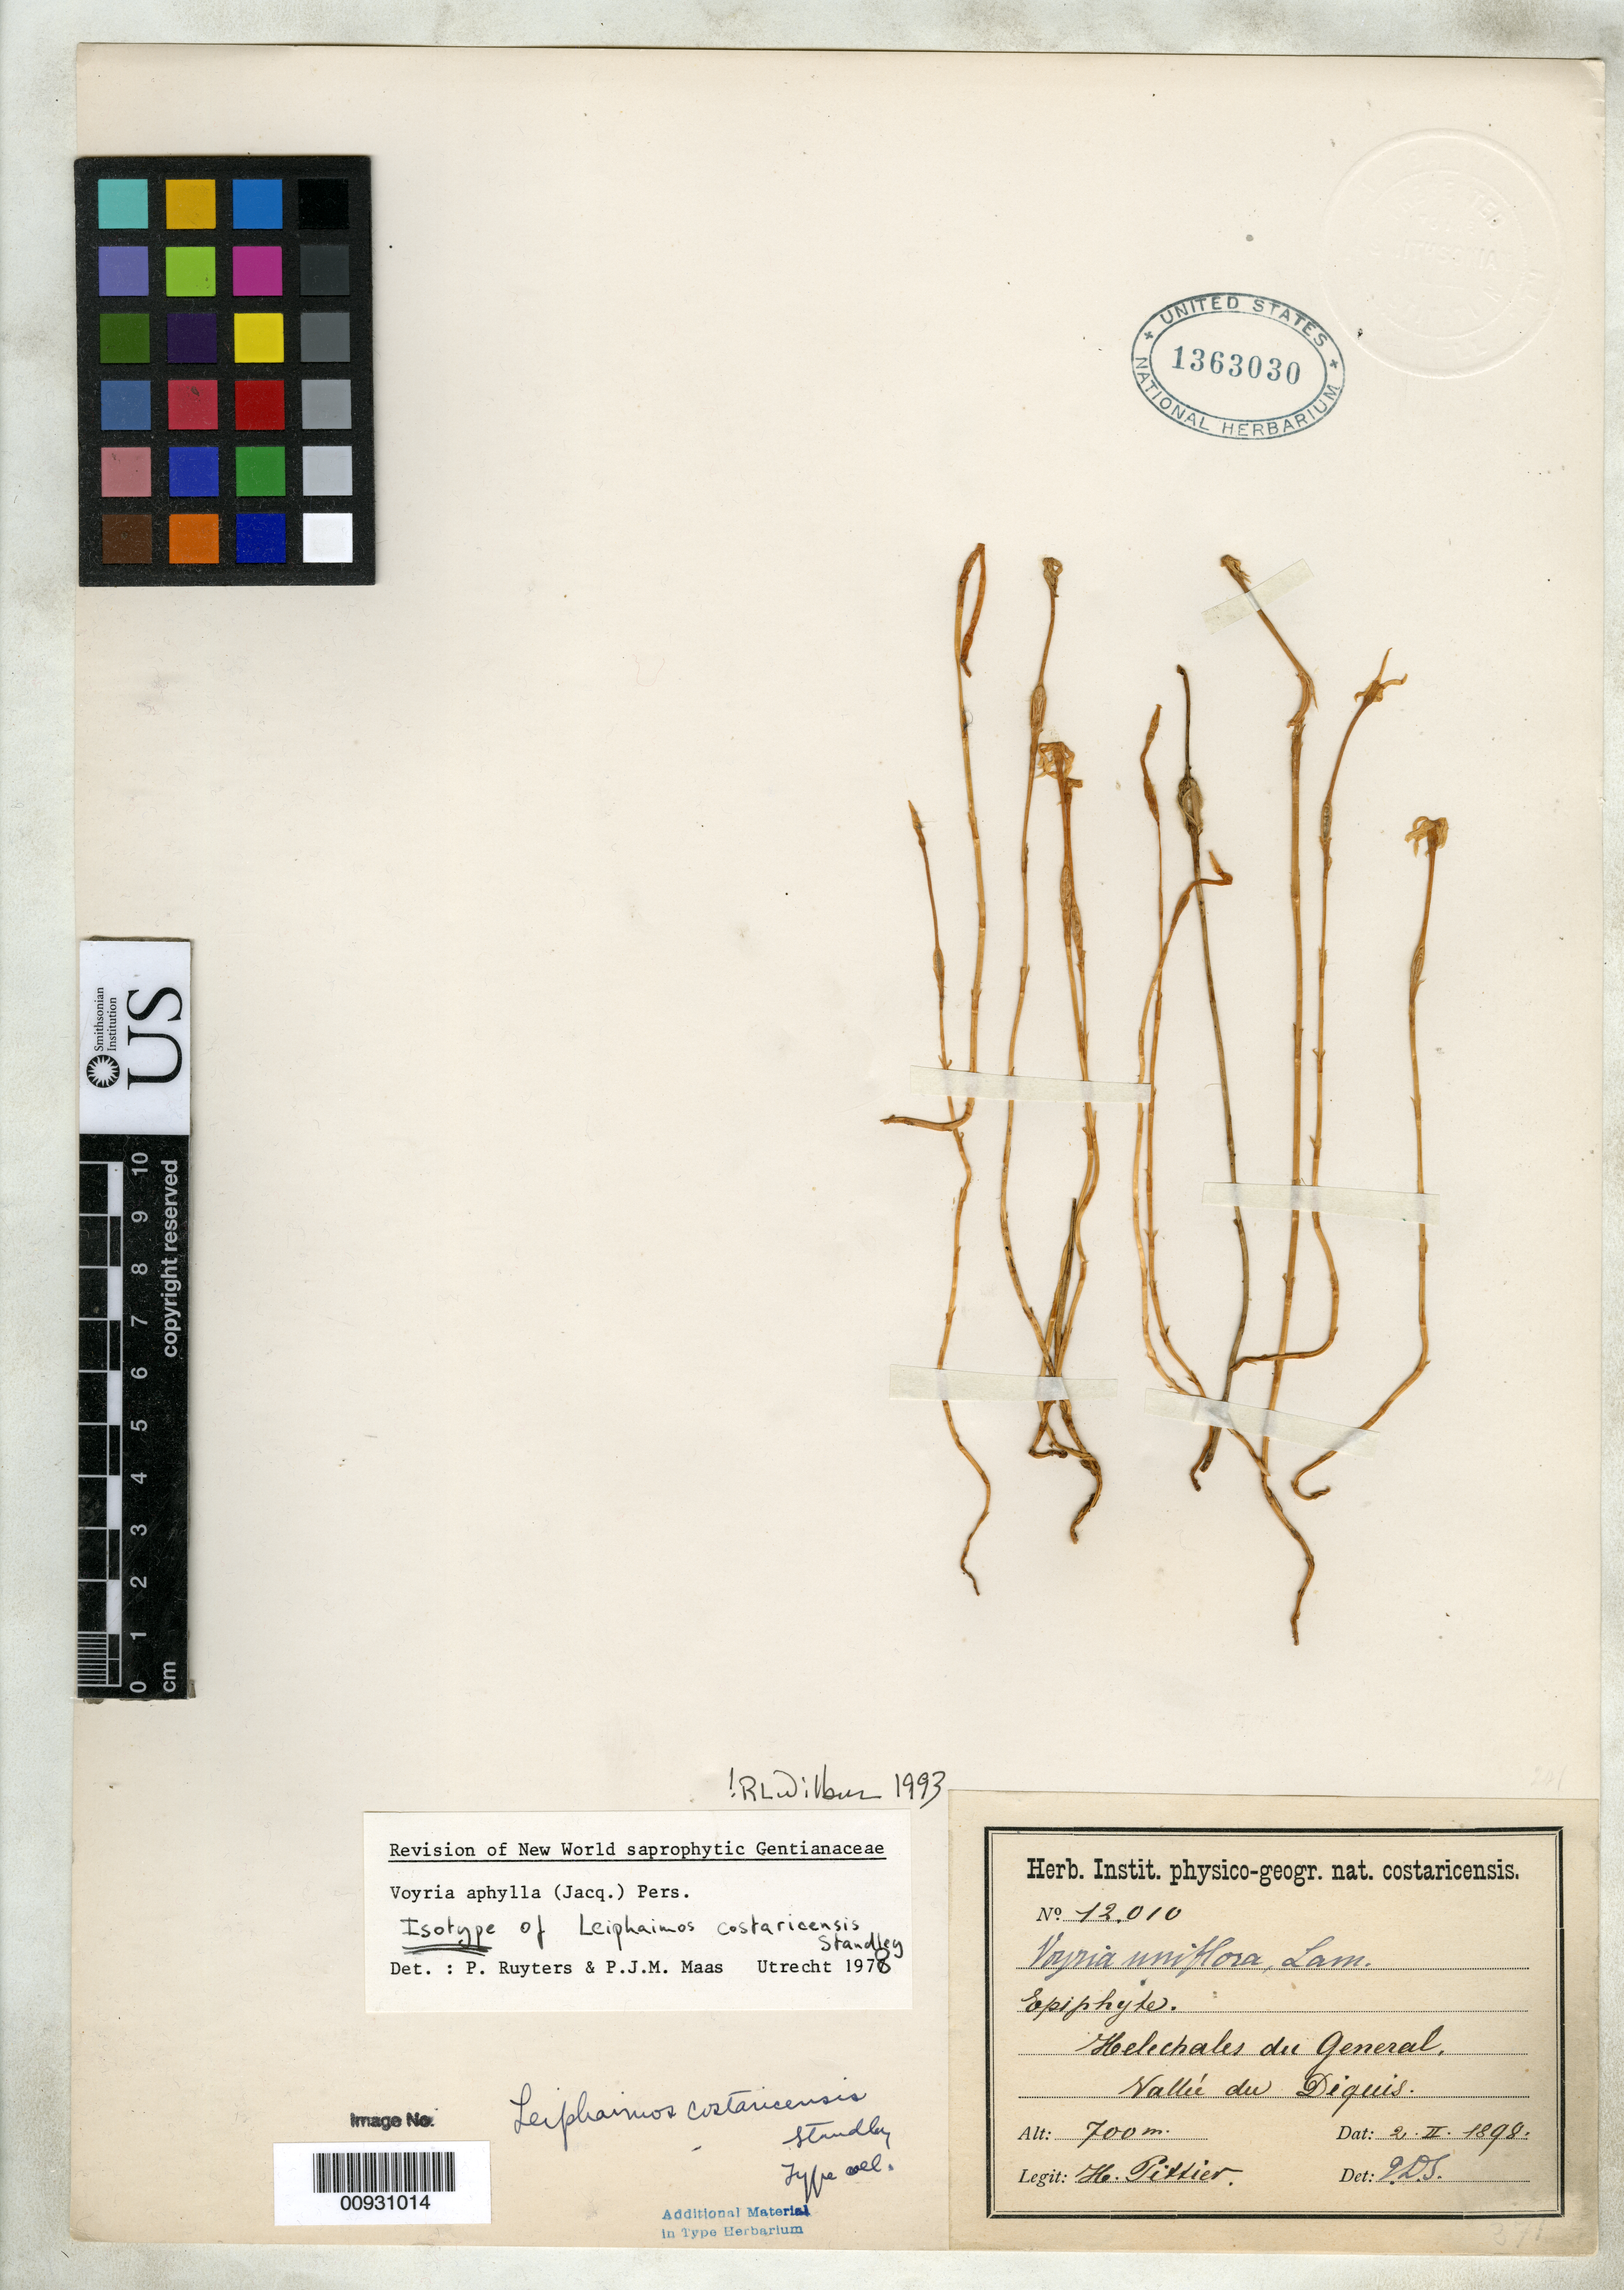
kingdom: Plantae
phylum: Tracheophyta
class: Magnoliopsida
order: Gentianales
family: Gentianaceae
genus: Leiphaimos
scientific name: Leiphaimos costaricensis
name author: Standl.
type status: Isotype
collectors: H. F. Pittier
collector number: Inst. Costa Rica 12010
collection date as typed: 02 Feb 1898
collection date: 1898-02-02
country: Costa Rica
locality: Helechales de General, Diquis Valley.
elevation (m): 700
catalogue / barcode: US 1363030